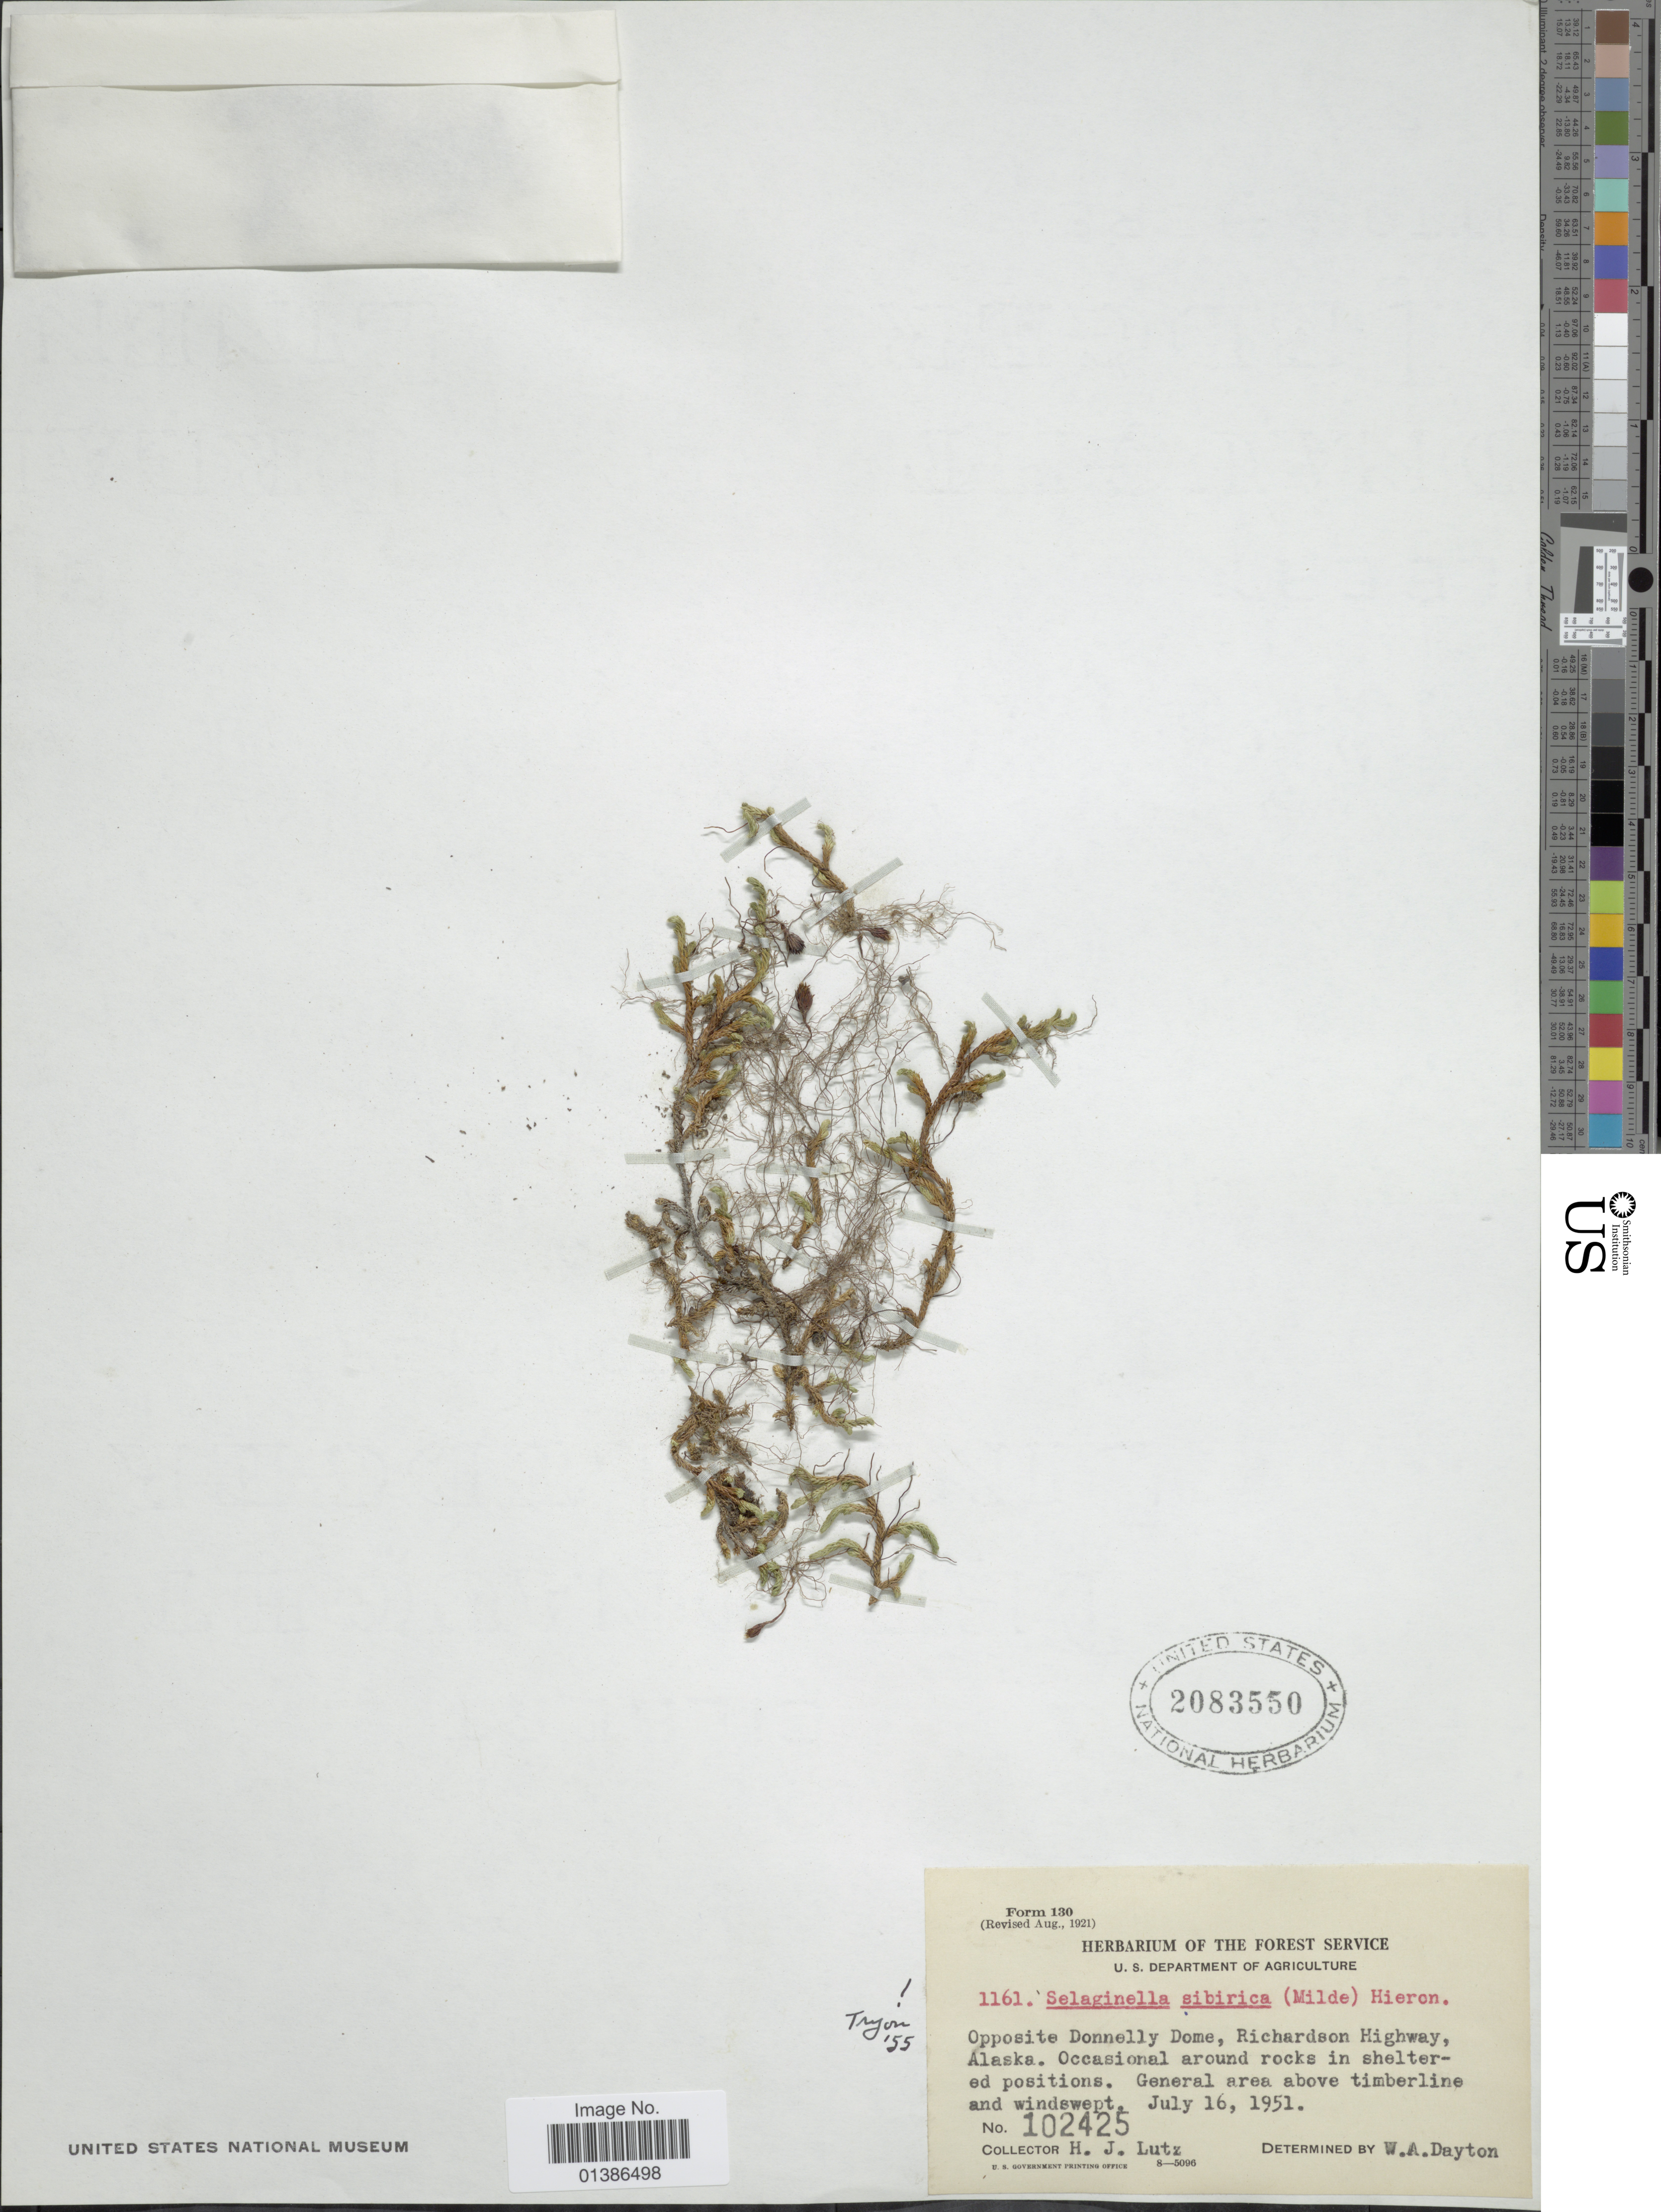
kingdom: Plantae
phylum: Tracheophyta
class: Lycopodiopsida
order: Selaginellales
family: Selaginellaceae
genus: Selaginella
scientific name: Selaginella sibirica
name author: (Milde) Hieron.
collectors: H. J. Lutz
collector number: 102425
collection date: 1951-07-16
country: United States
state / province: Alaska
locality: Opposite Donnelly Dome, Richardson Highway.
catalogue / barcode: US 2083550